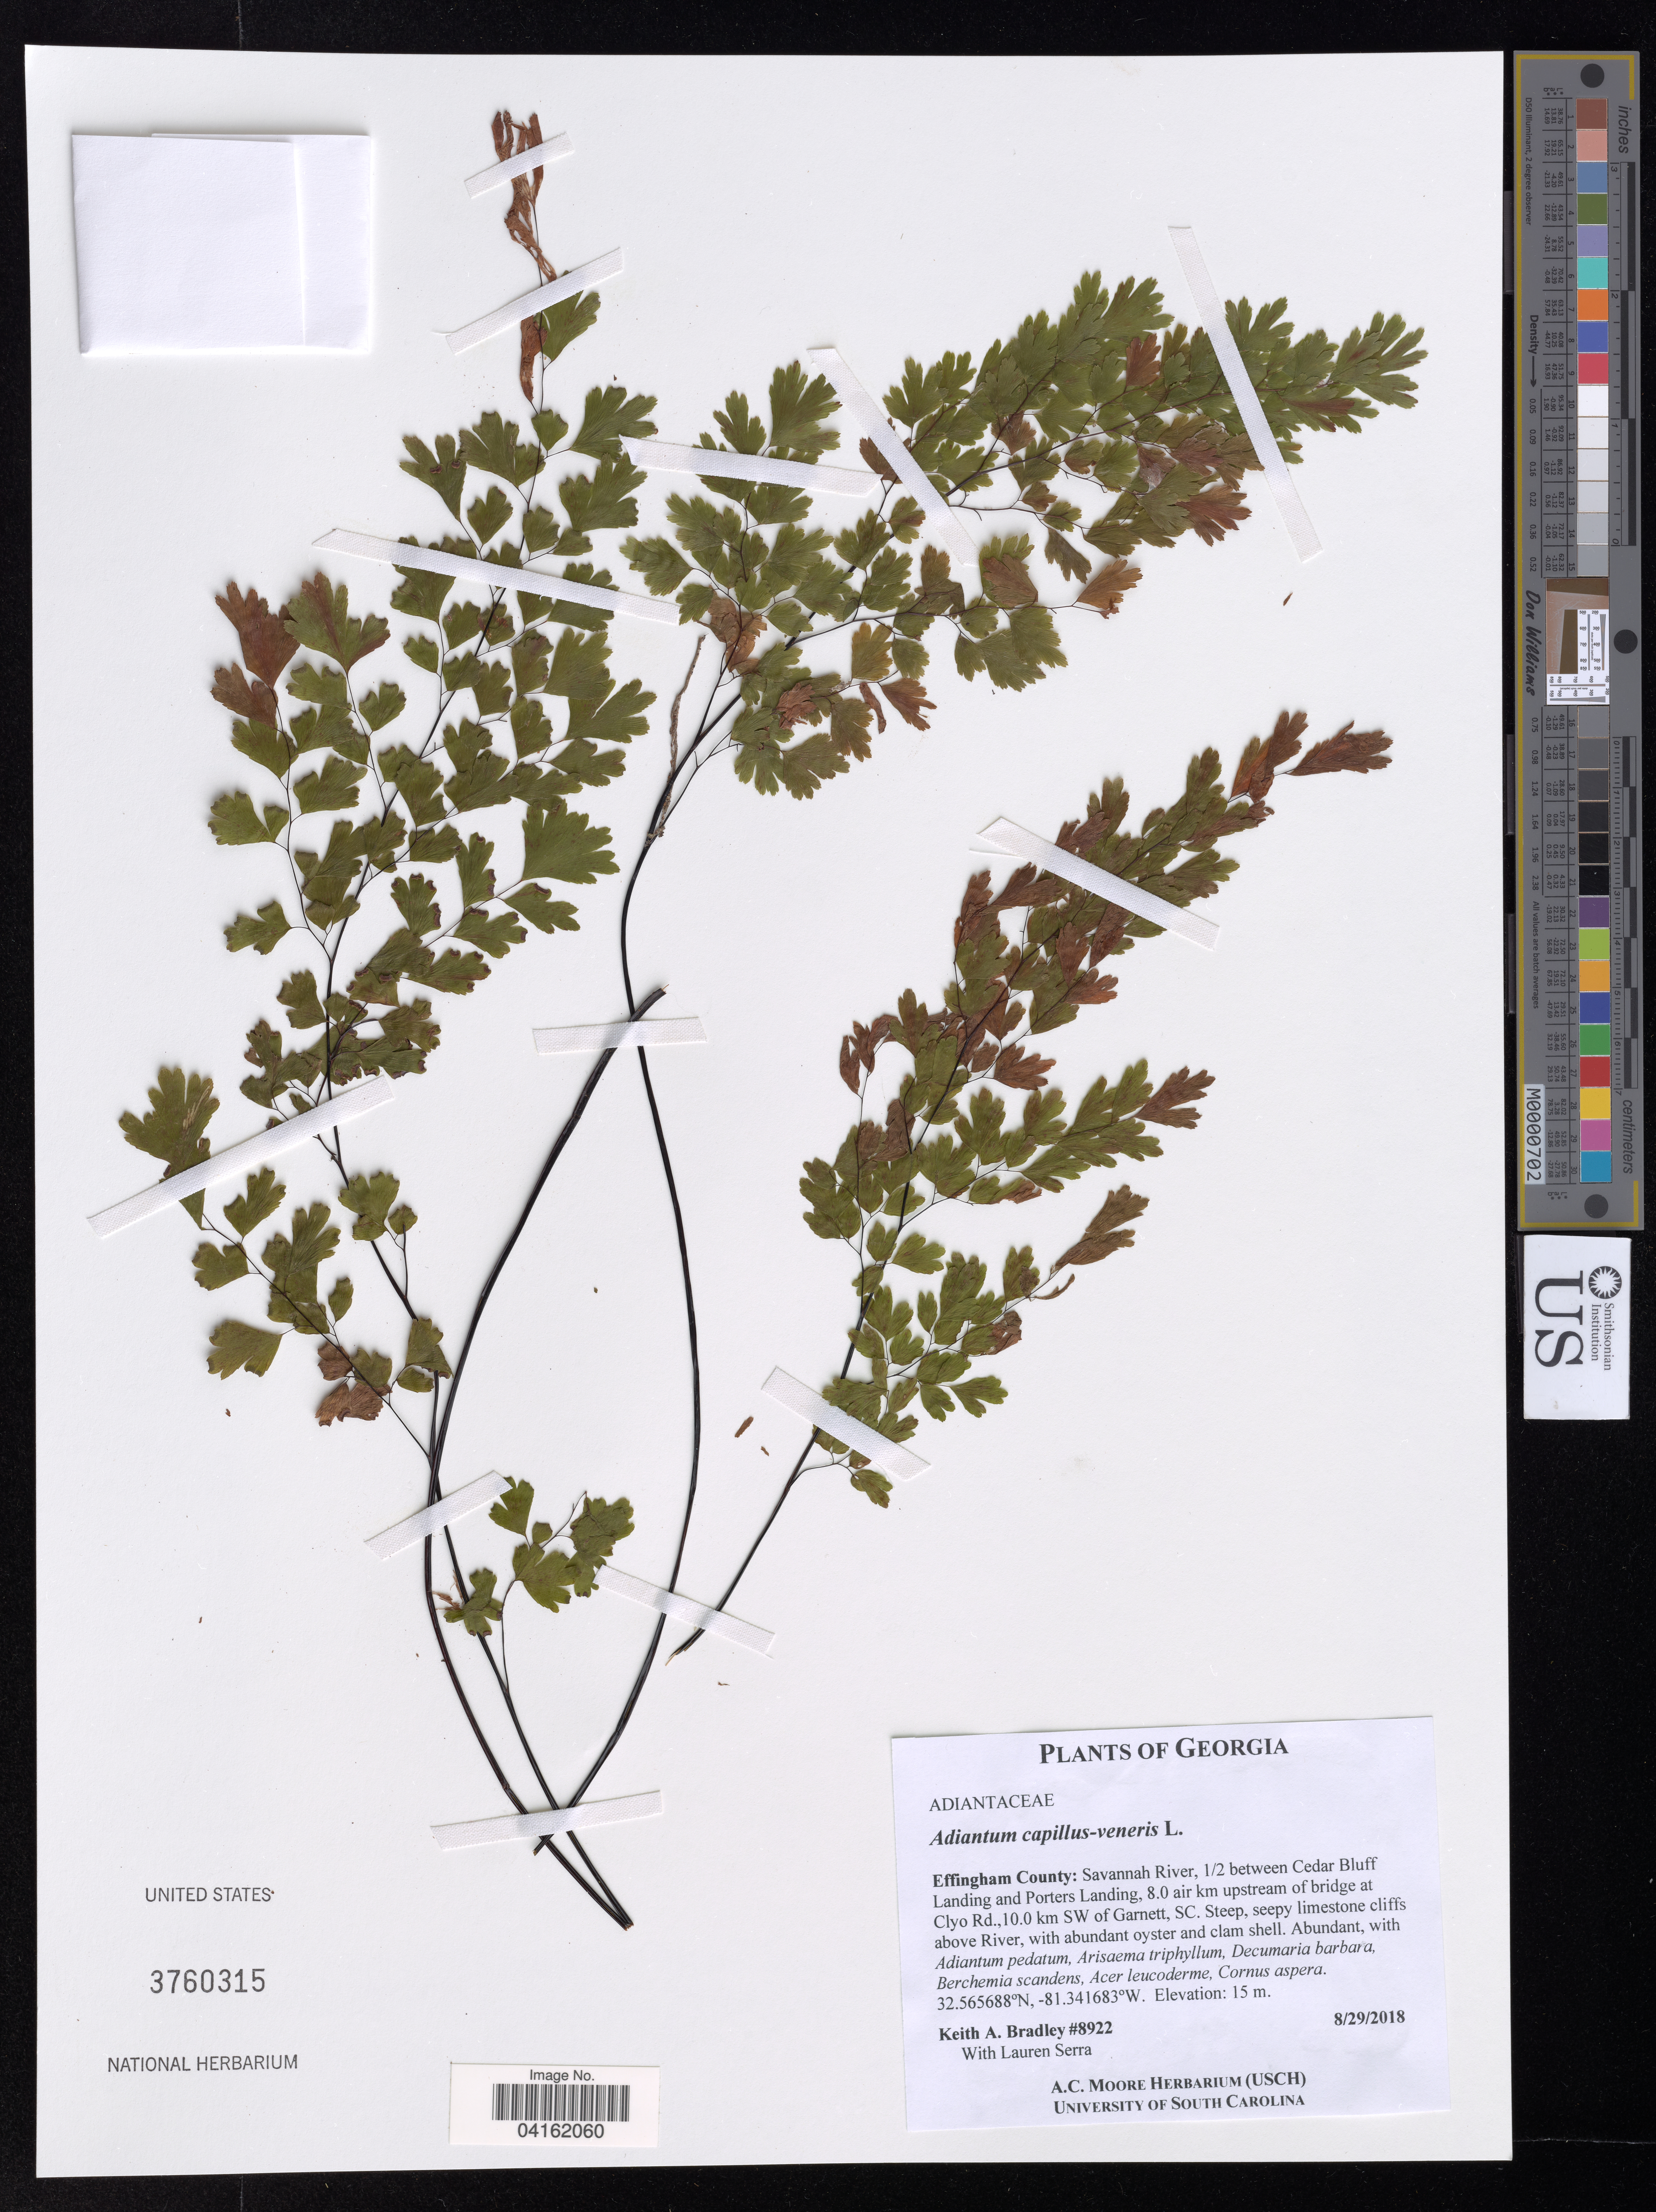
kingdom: Plantae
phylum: Tracheophyta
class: Polypodiopsida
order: Polypodiales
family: Pteridaceae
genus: Adiantum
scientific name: Adiantum capillus-veneris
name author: L.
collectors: K. Bradley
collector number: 8922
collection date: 2018-08-29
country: United States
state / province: Georgia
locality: Effingham County: Savannah River, 1/2 km between Cedar Bluff Landing and Porters Landing, 8.0 air km upstream of bridge at Clyo Rd., 10.0 km SW of Garnett, SC.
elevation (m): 15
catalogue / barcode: US 3760315